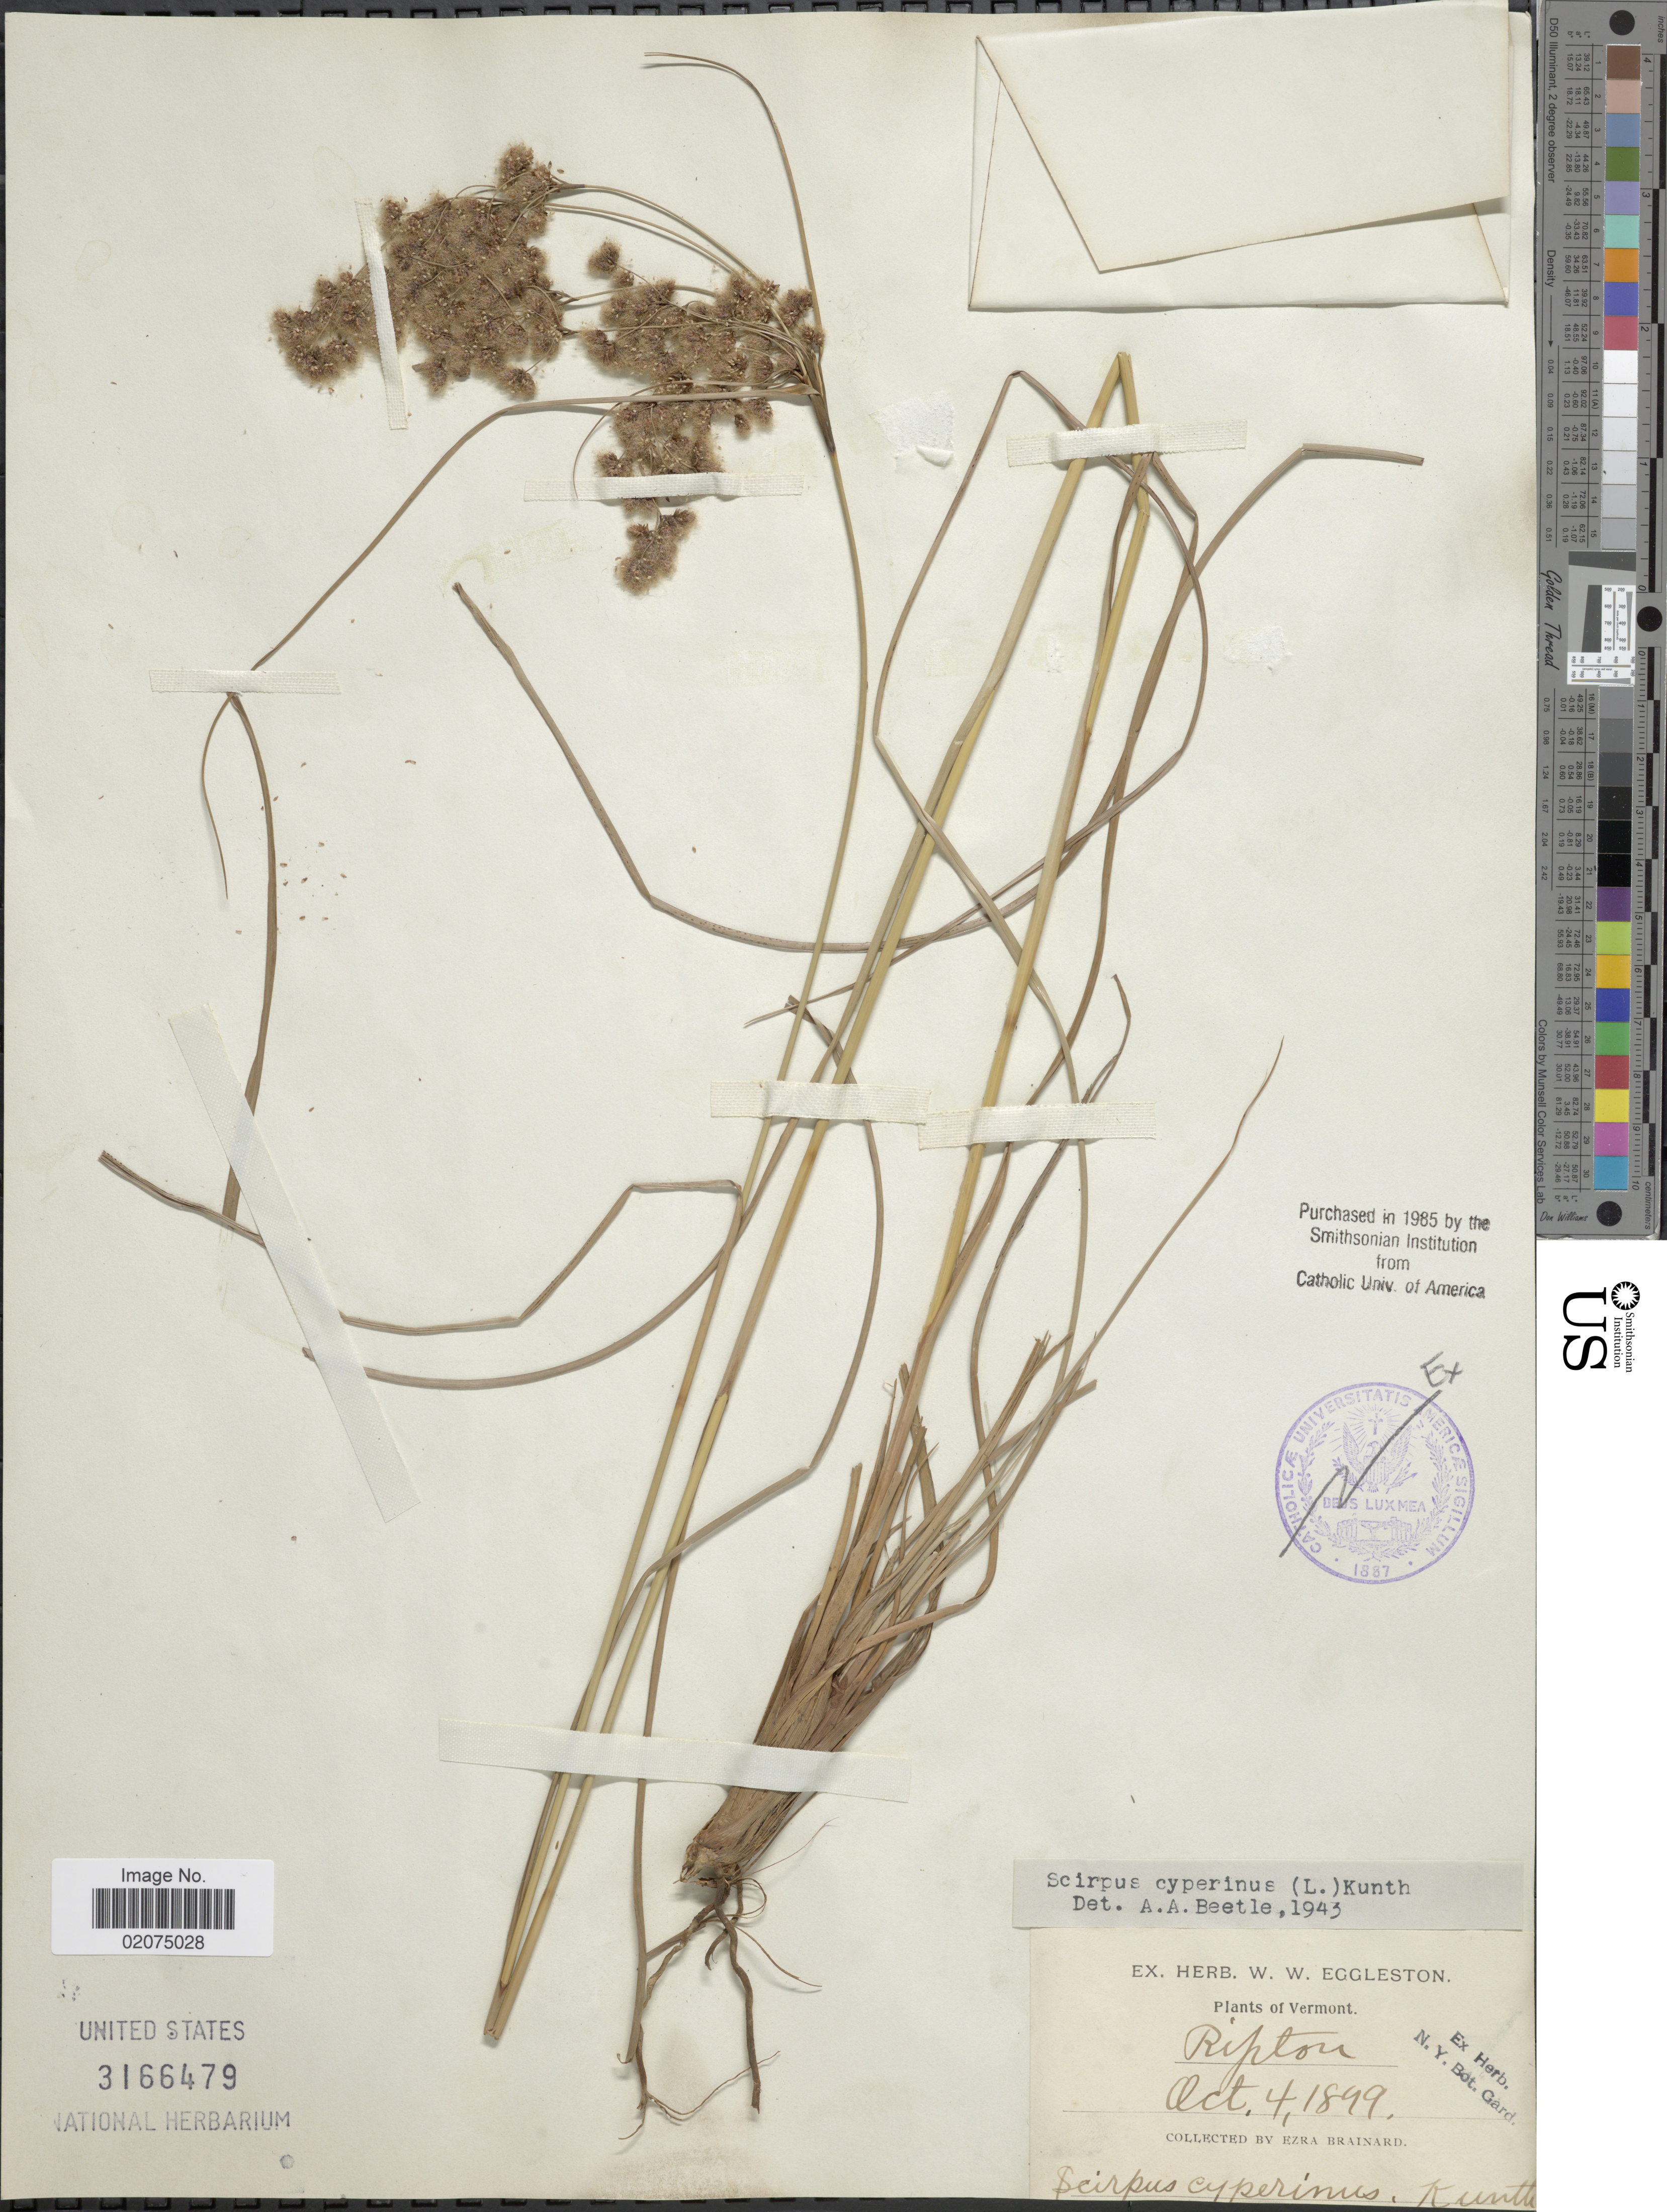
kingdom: Plantae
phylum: Tracheophyta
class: Liliopsida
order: Poales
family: Cyperaceae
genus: Scirpus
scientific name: Scirpus cyperinus (L.) Kunth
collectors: E. Brainard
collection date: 1899-10-04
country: United States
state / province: Vermont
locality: Ripton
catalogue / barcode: US 3166479